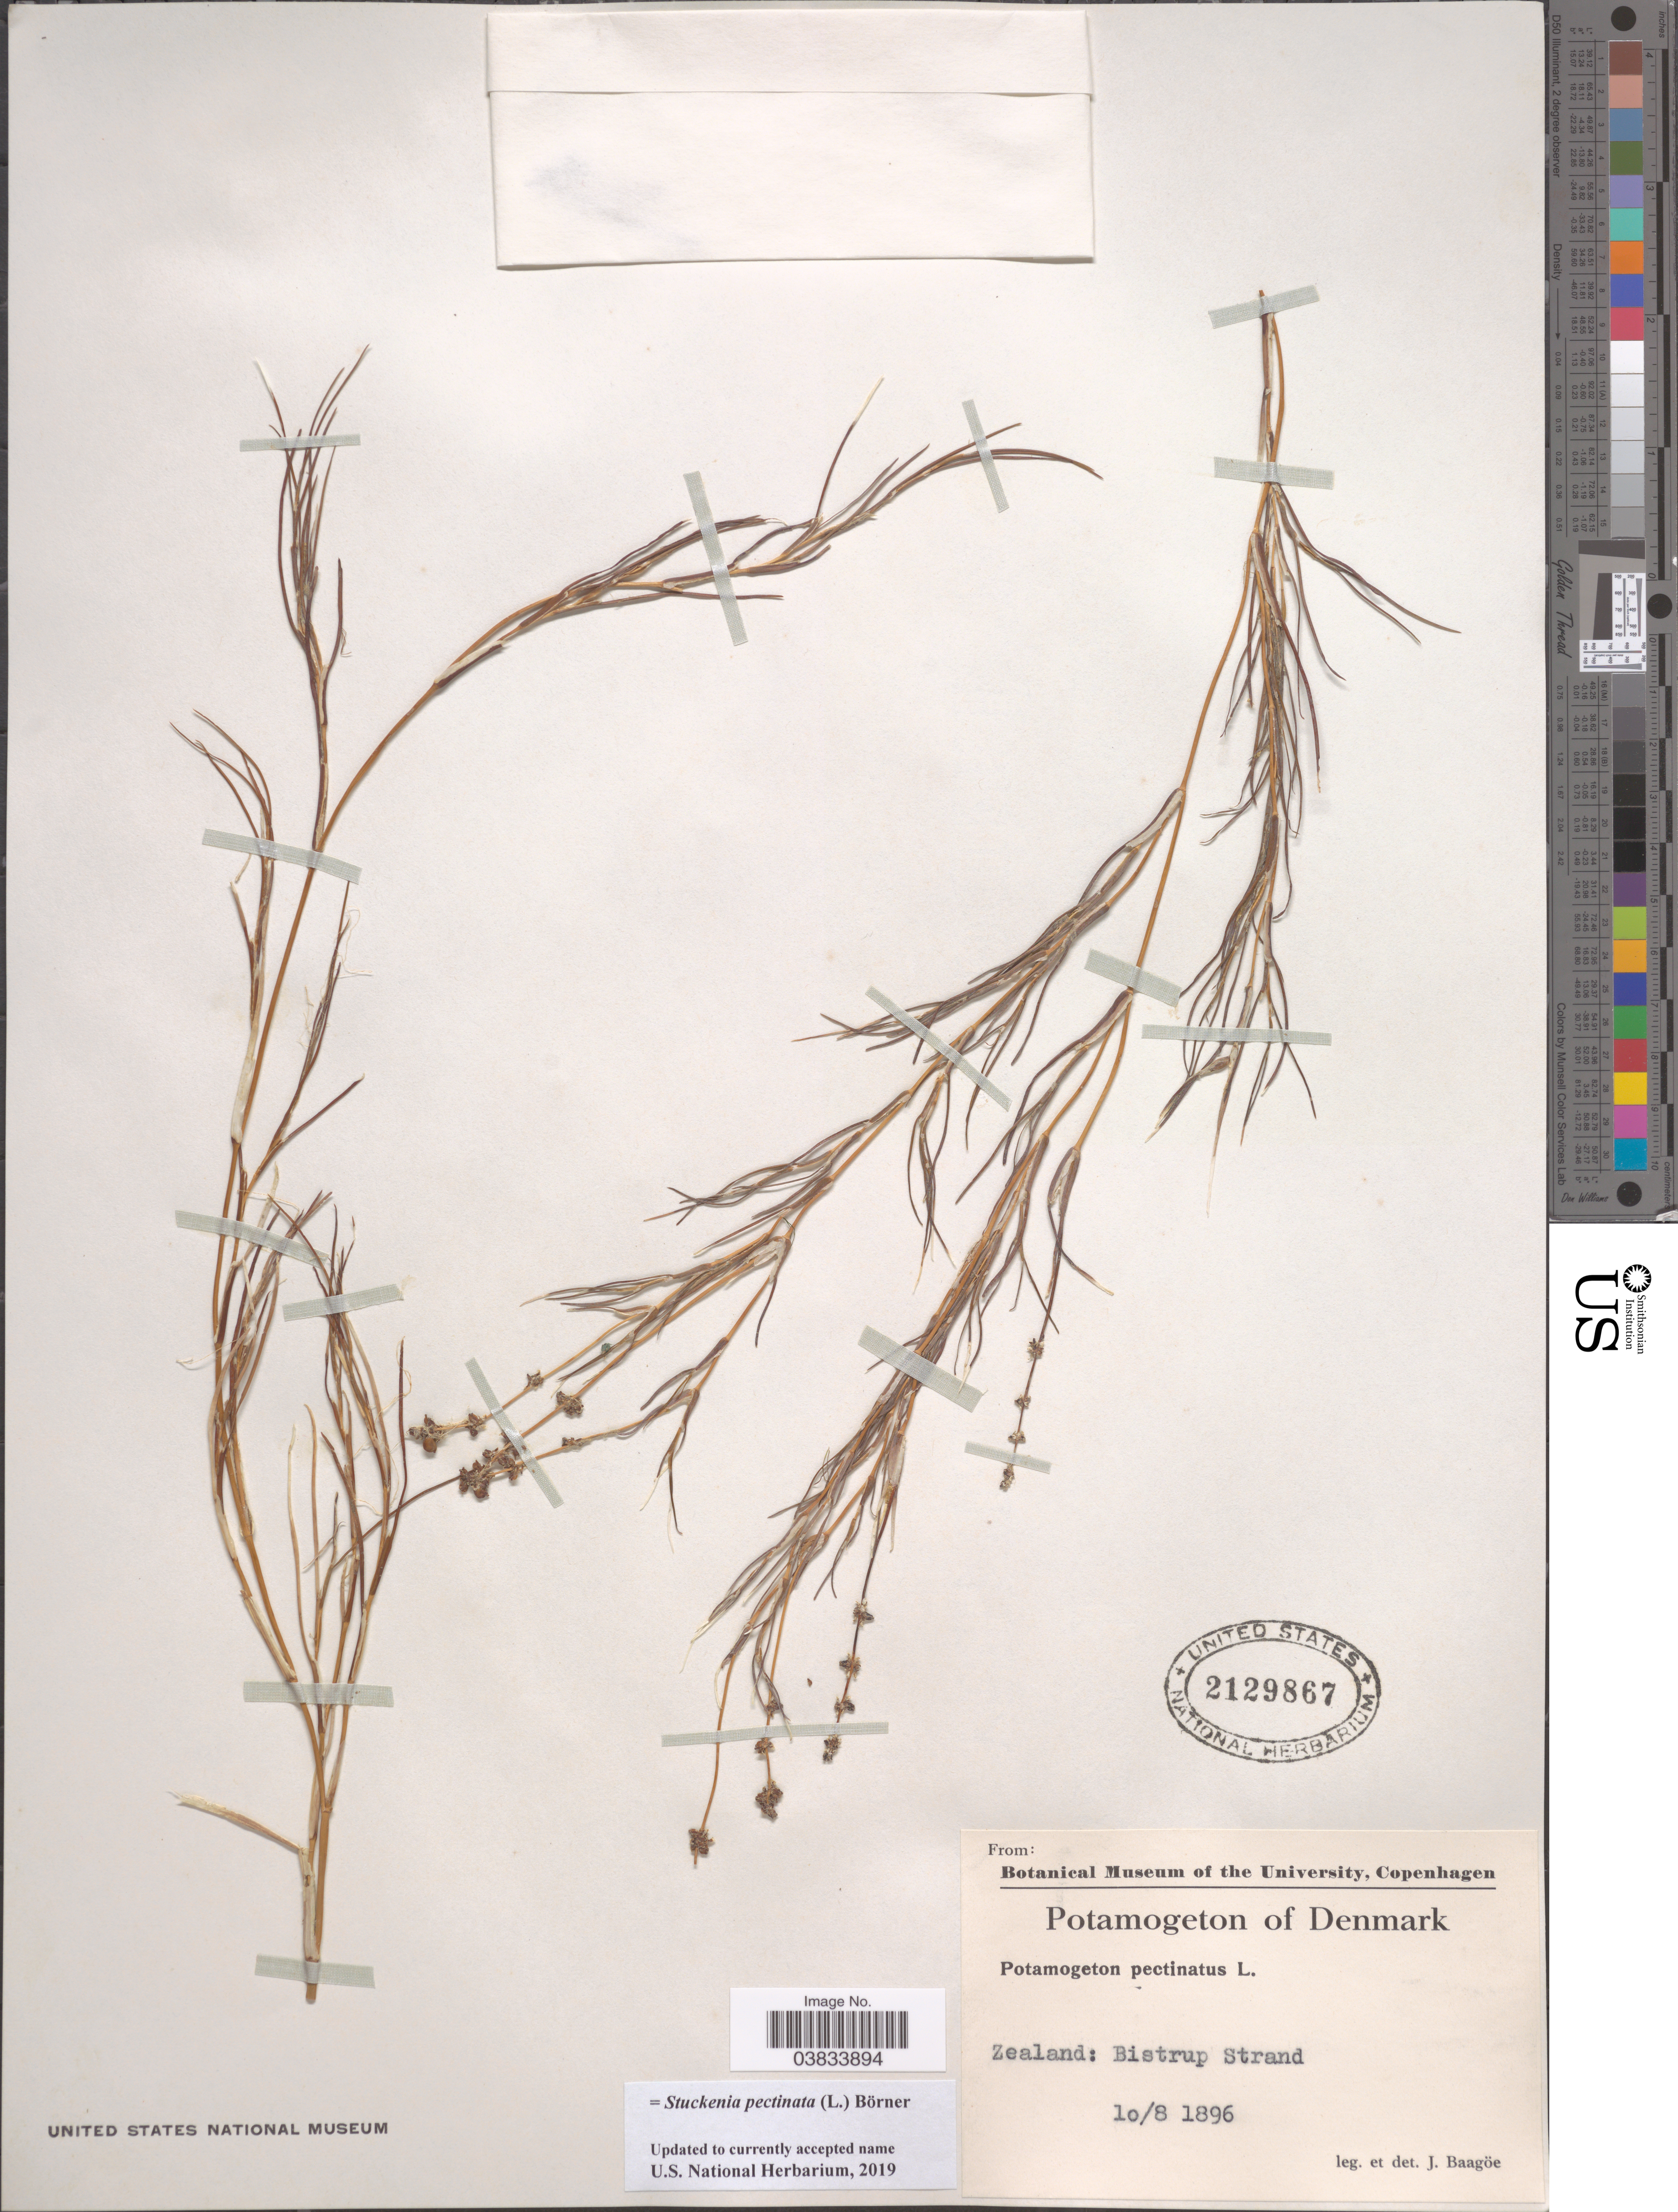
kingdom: Plantae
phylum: Tracheophyta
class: Liliopsida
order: Alismatales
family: Potamogetonaceae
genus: Stuckenia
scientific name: Stuckenia pectinata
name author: (L.) Börner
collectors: J. Baagoe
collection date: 1896-08-10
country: Denmark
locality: Zealand: Bistrup Strand.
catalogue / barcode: US 2129867